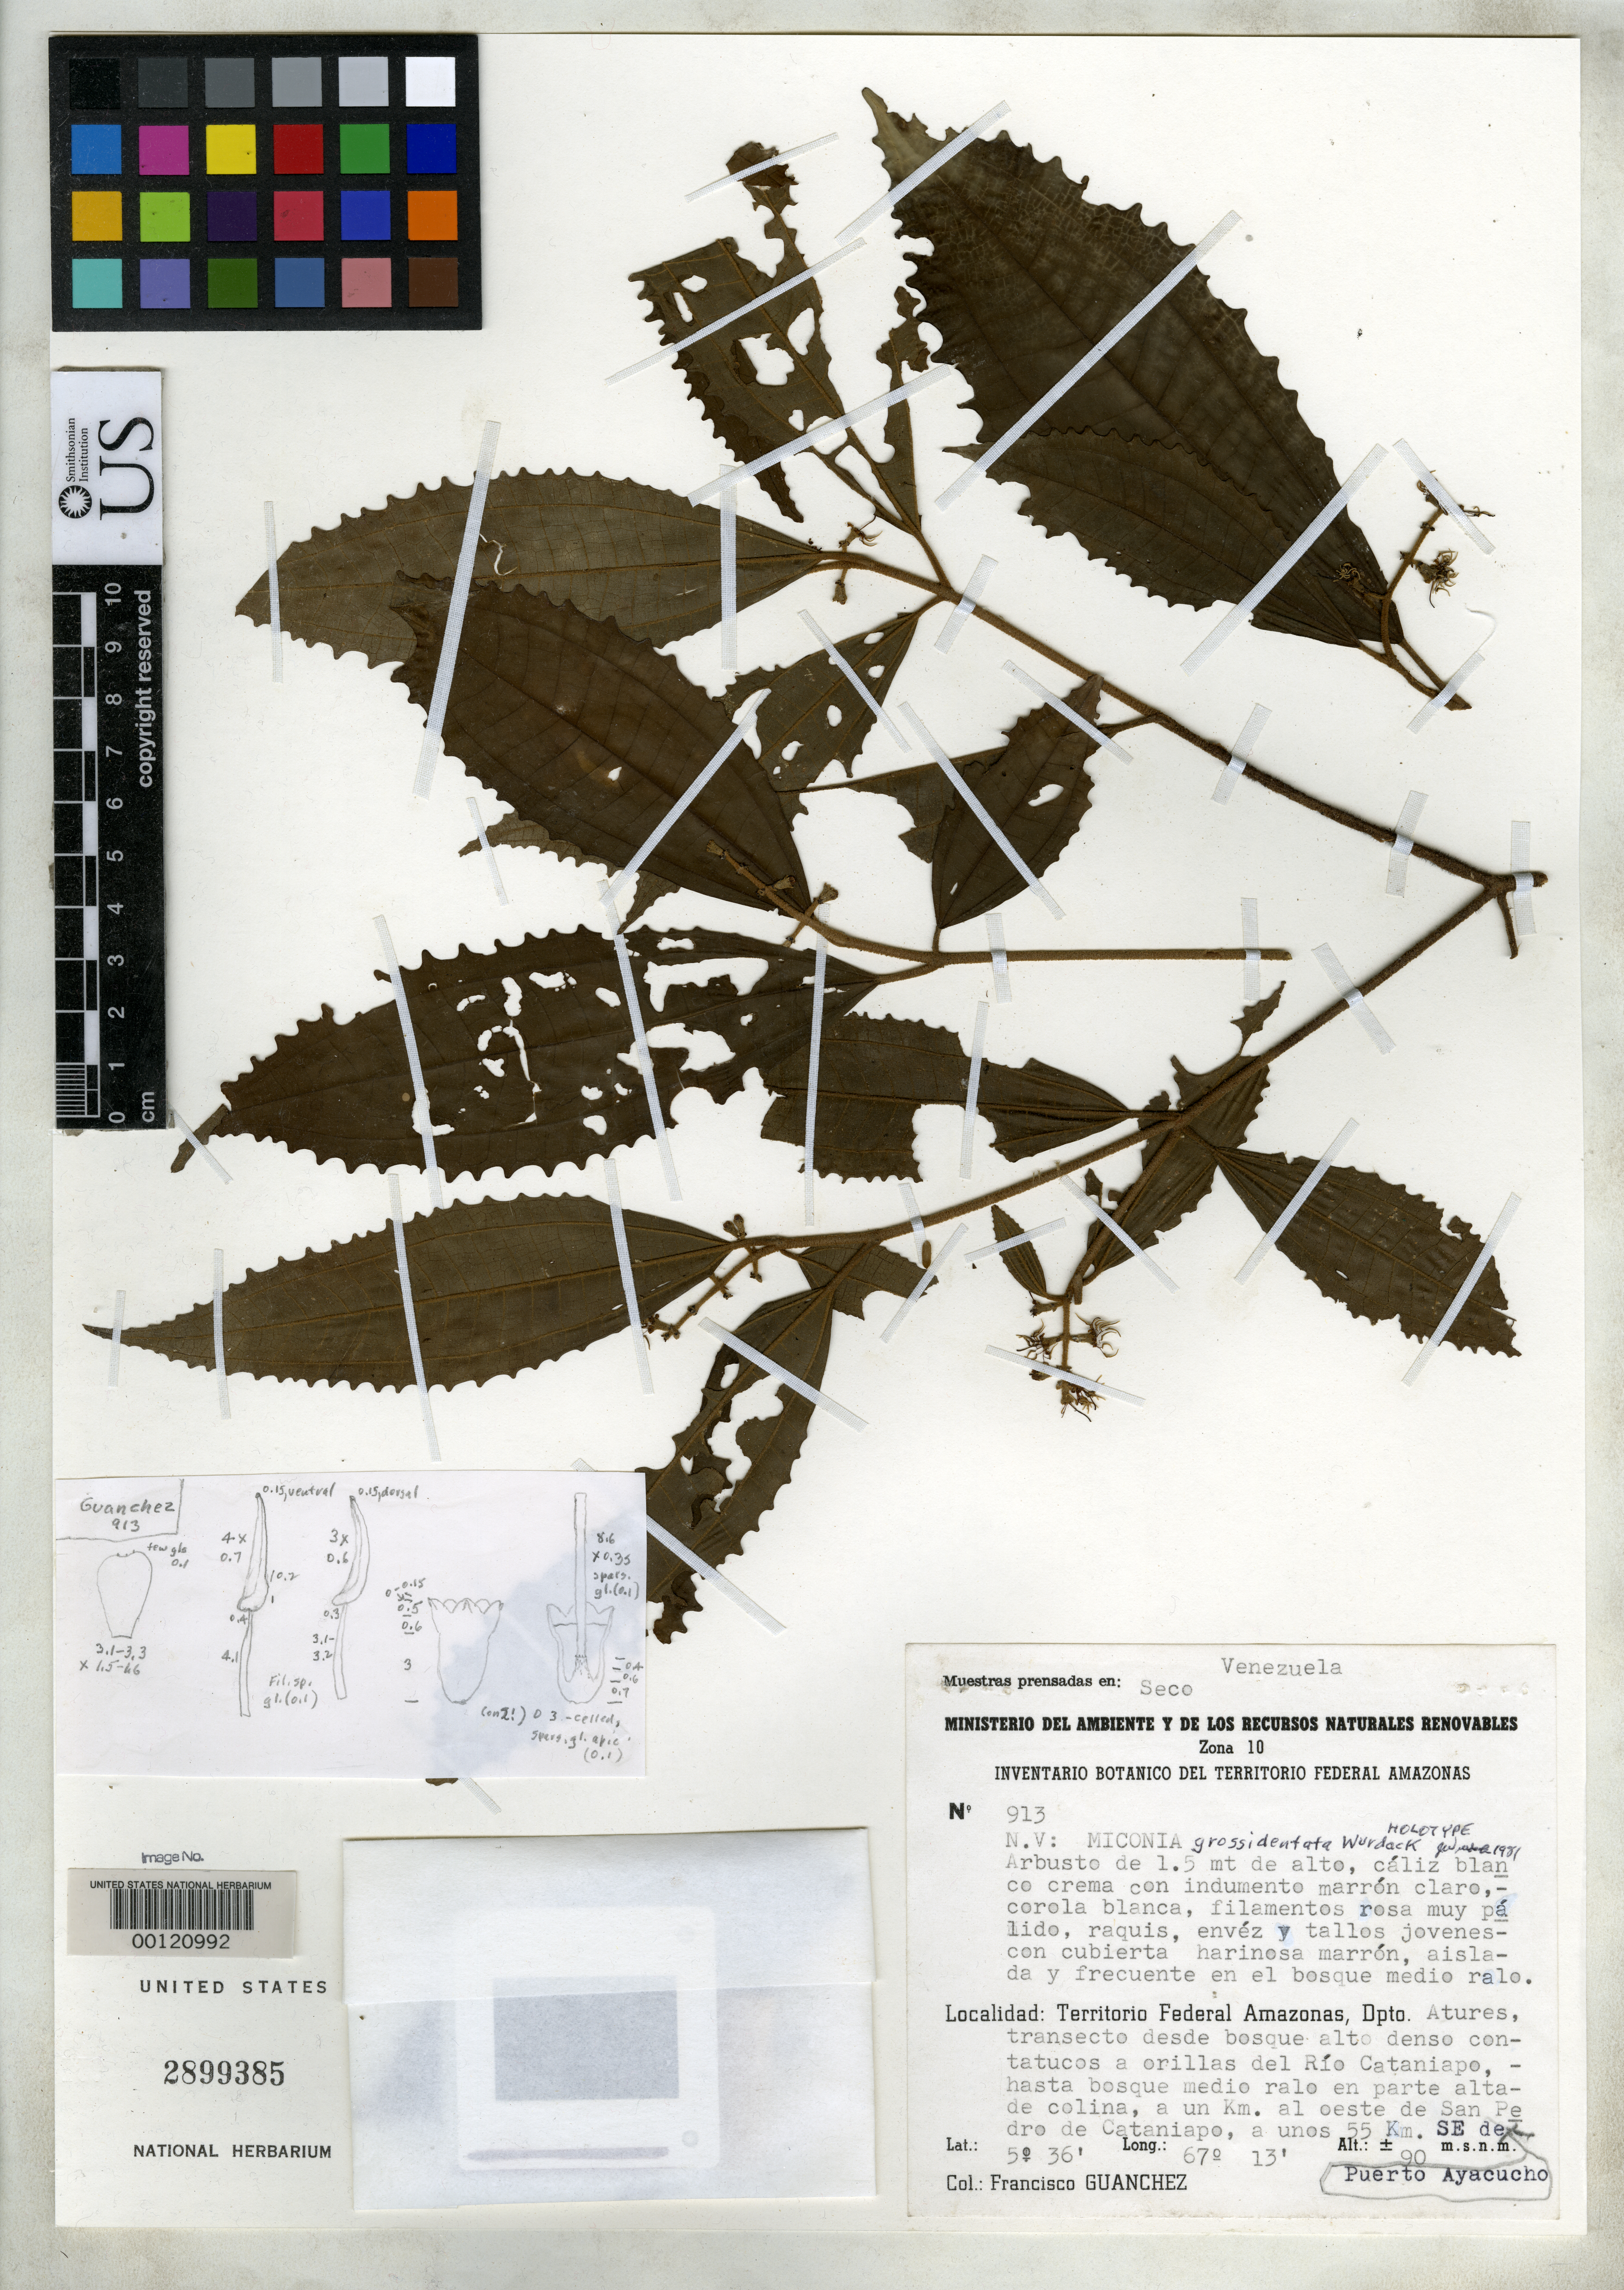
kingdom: Plantae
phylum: Tracheophyta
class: Magnoliopsida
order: Myrtales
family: Melastomataceae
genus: Miconia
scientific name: Miconia grossidentata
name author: Wurdack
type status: Holotype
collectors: F. Guánchez M.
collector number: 913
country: Venezuela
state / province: Amazonas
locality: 1 km W of San Pedro de Cataniapo.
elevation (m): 90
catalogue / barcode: US 2899385